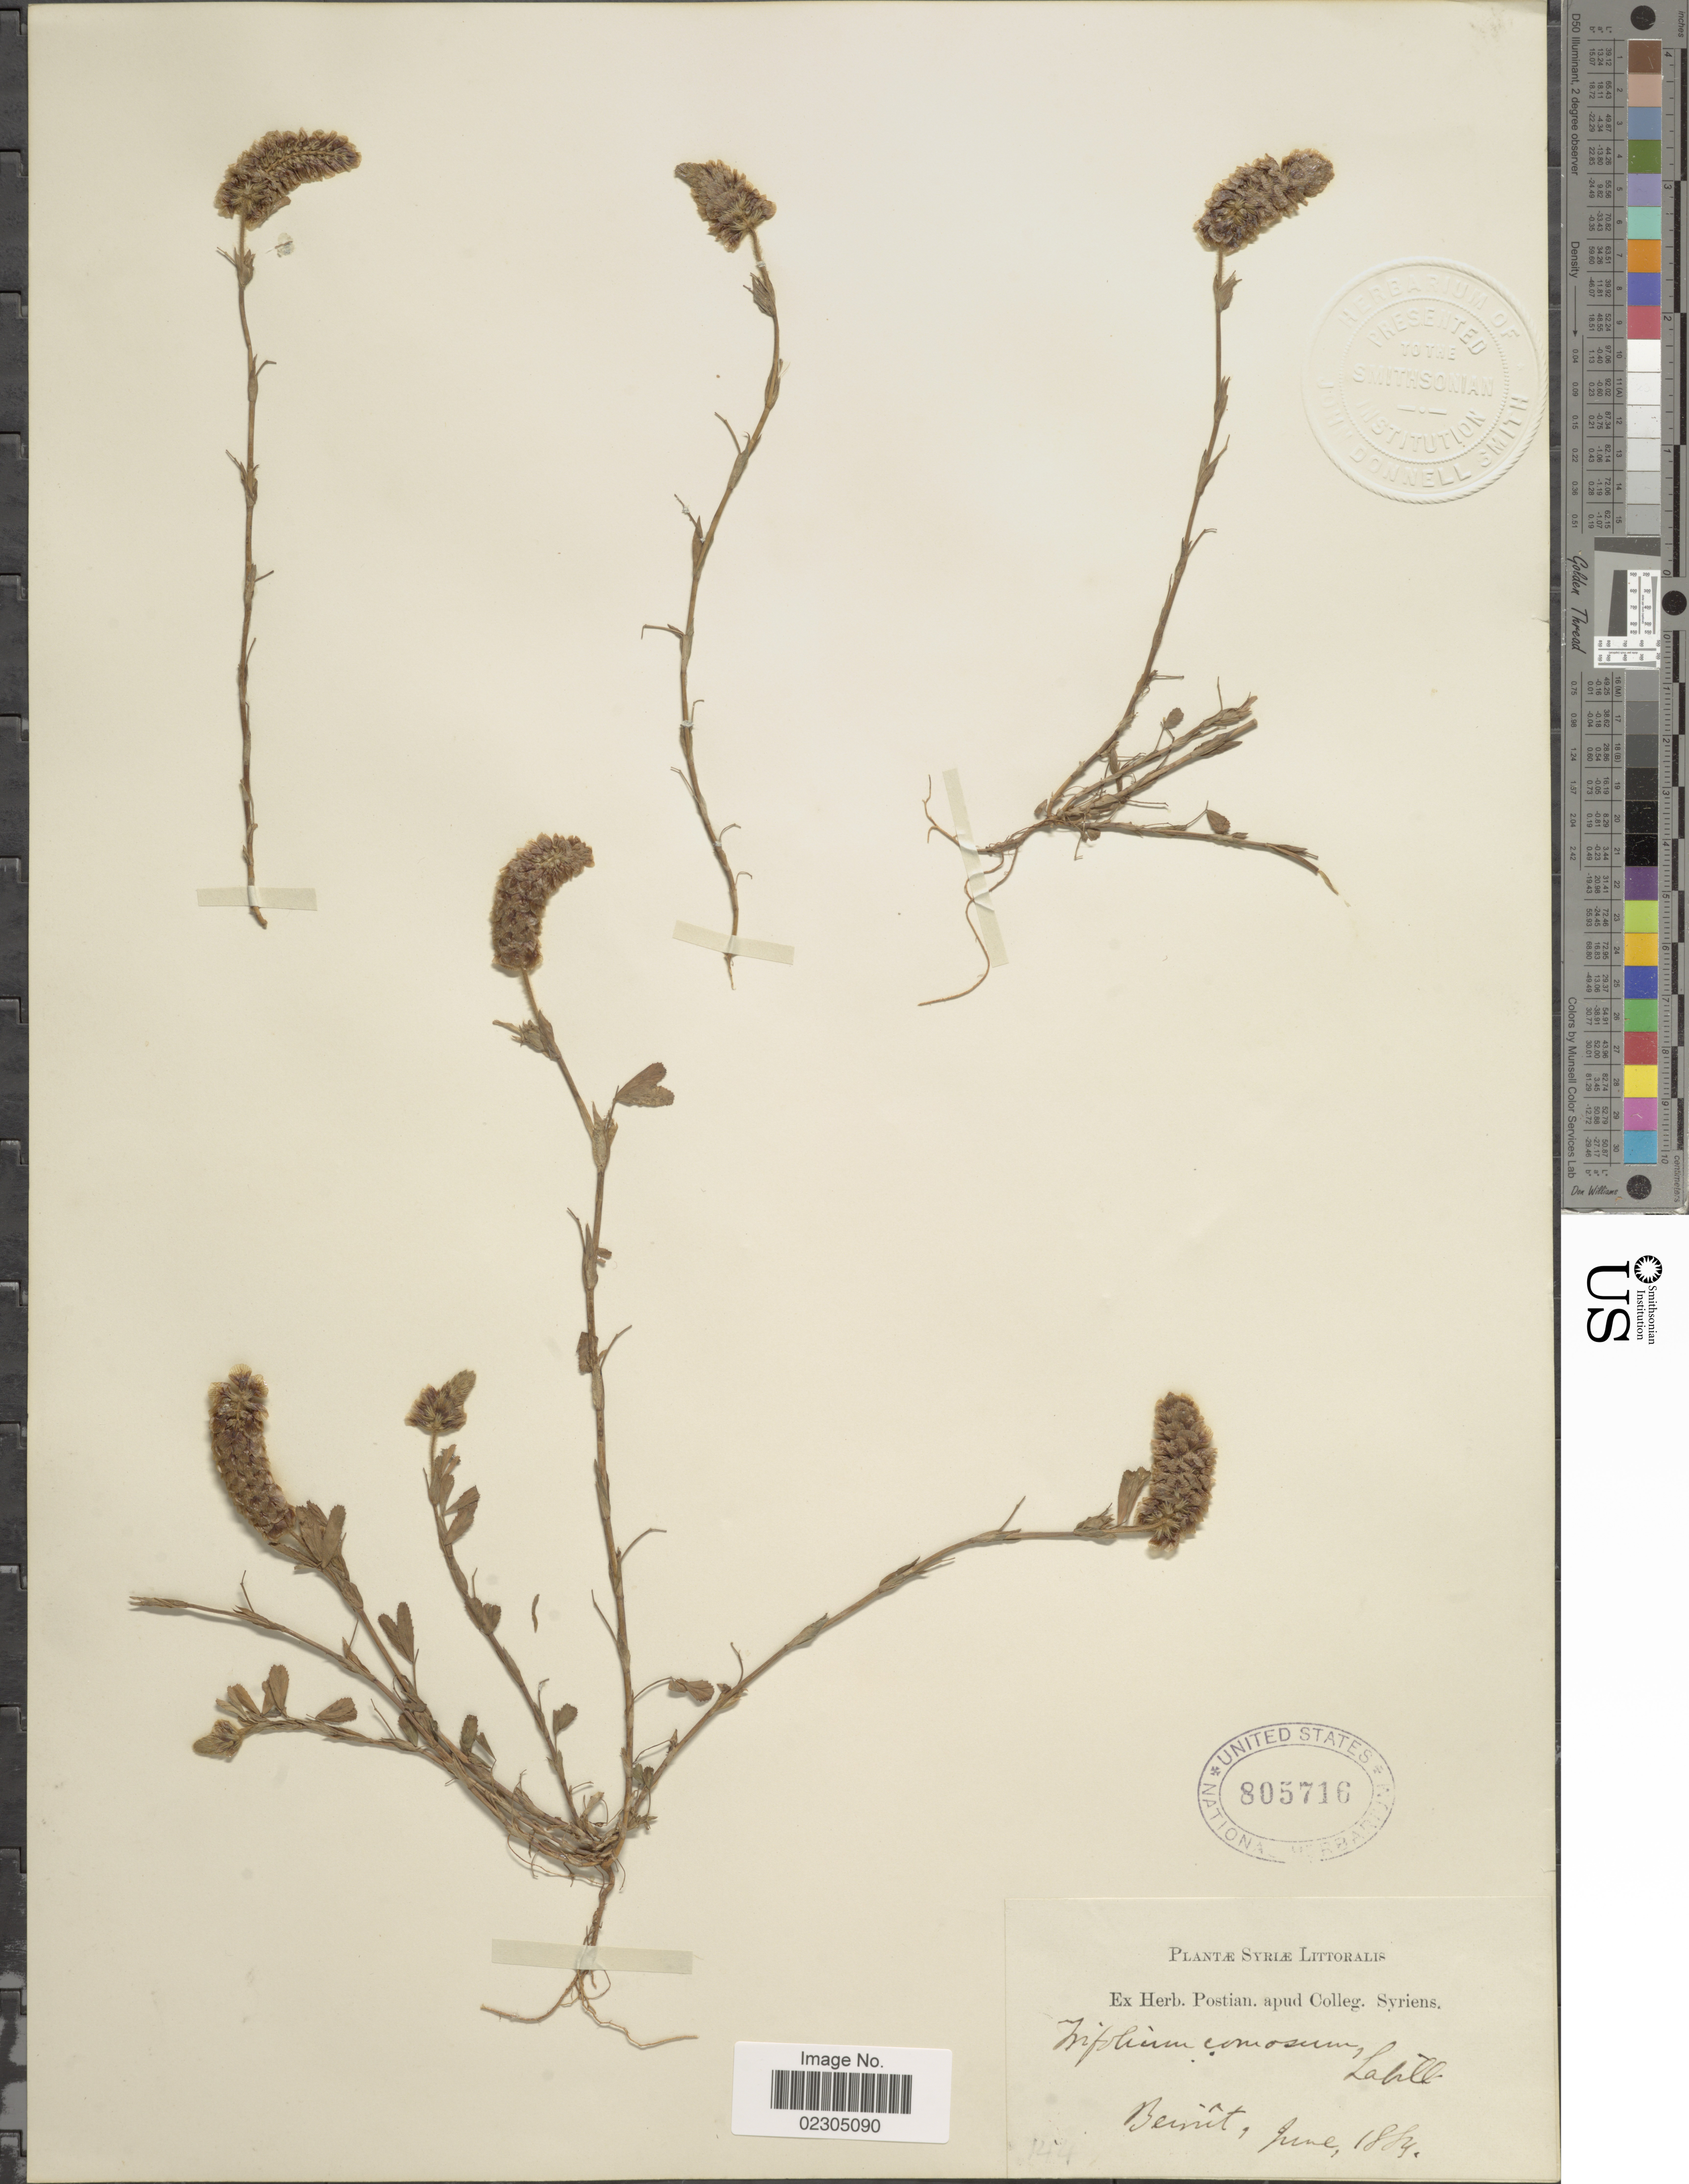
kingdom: Plantae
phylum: Tracheophyta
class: Magnoliopsida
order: Fabales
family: Fabaceae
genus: Trifolium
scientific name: Trifolium comosum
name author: L.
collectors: ex herb. Postian. apud Colleg. Syriens. Protest. USE "Fannie P. A. Shepard" (10308853) AS PRIMARY COLLECTOR INSTEAD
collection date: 1884-06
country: Syria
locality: Beimit. [interpreted] Syriae Littoralis,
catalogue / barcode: US 805716